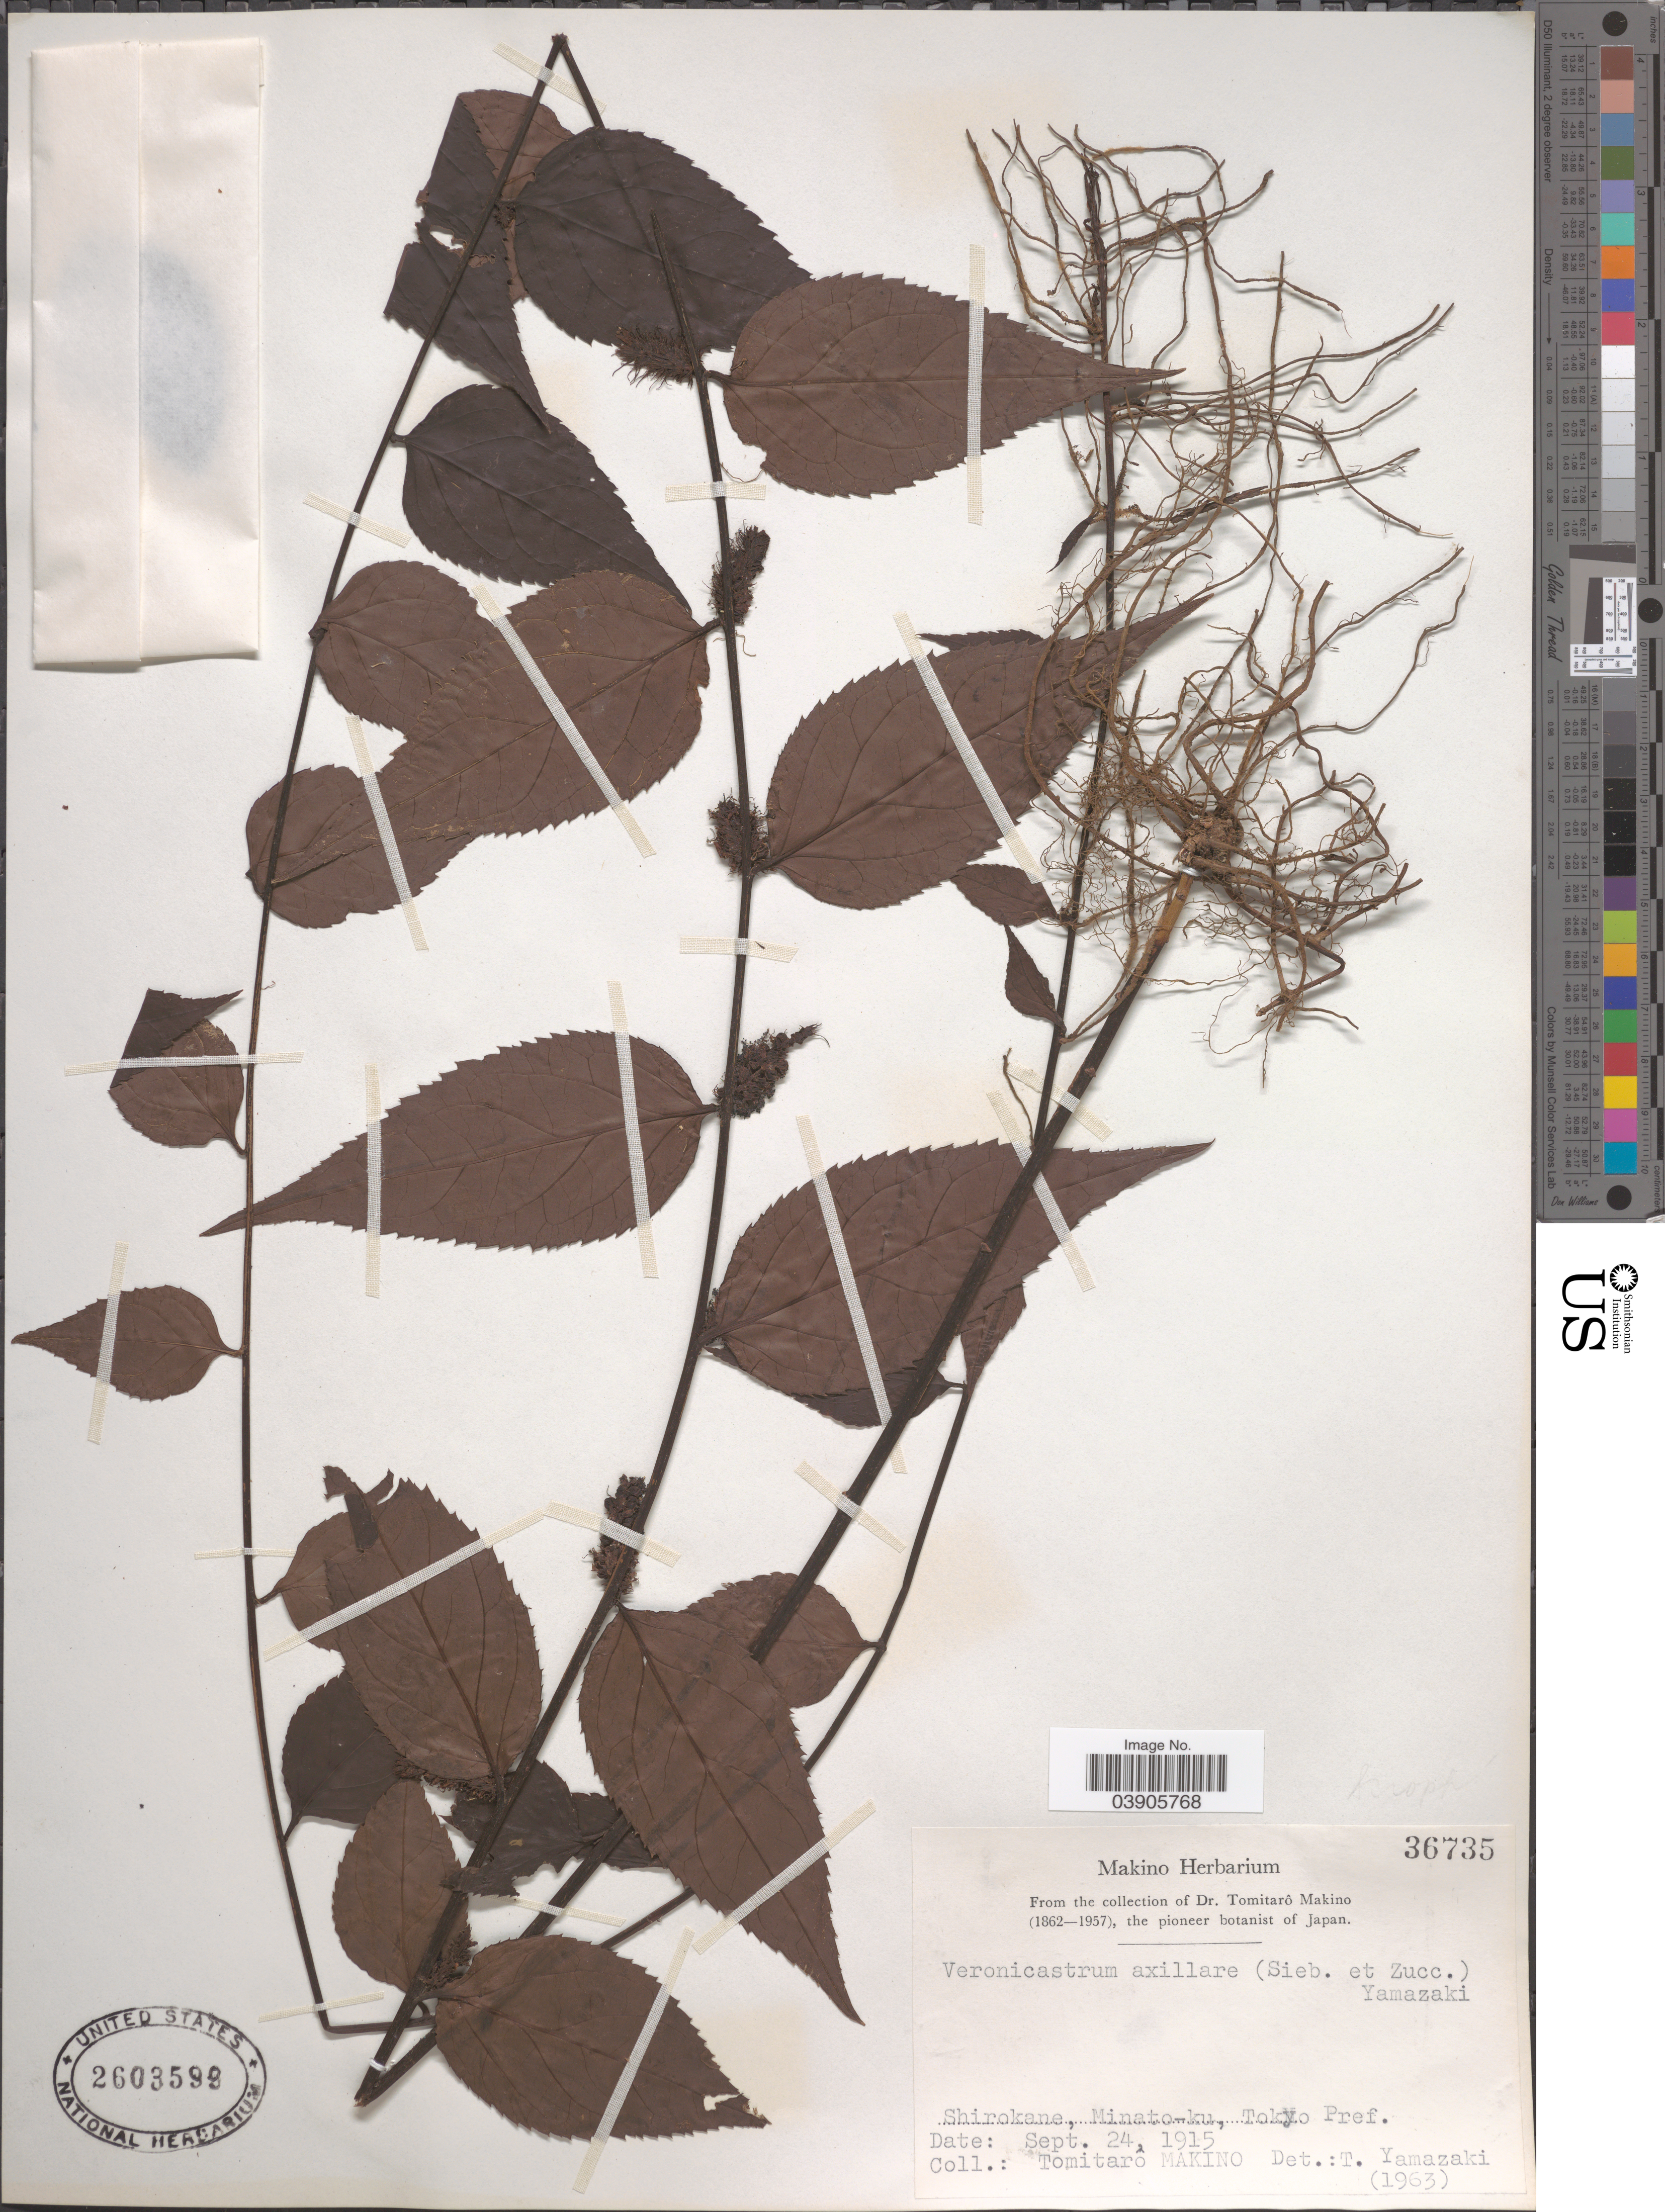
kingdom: Plantae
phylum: Tracheophyta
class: Magnoliopsida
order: Lamiales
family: Plantaginaceae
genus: Veronicastrum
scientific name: Veronicastrum axillare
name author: (Siebold & Zucc.) T. Yamaz.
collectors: T. Makino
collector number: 36735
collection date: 1915-09-24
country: Japan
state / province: Tokyo, Federal City of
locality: Shirokane, Minato-ku, Tokyo Pref.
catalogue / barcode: US 2603599